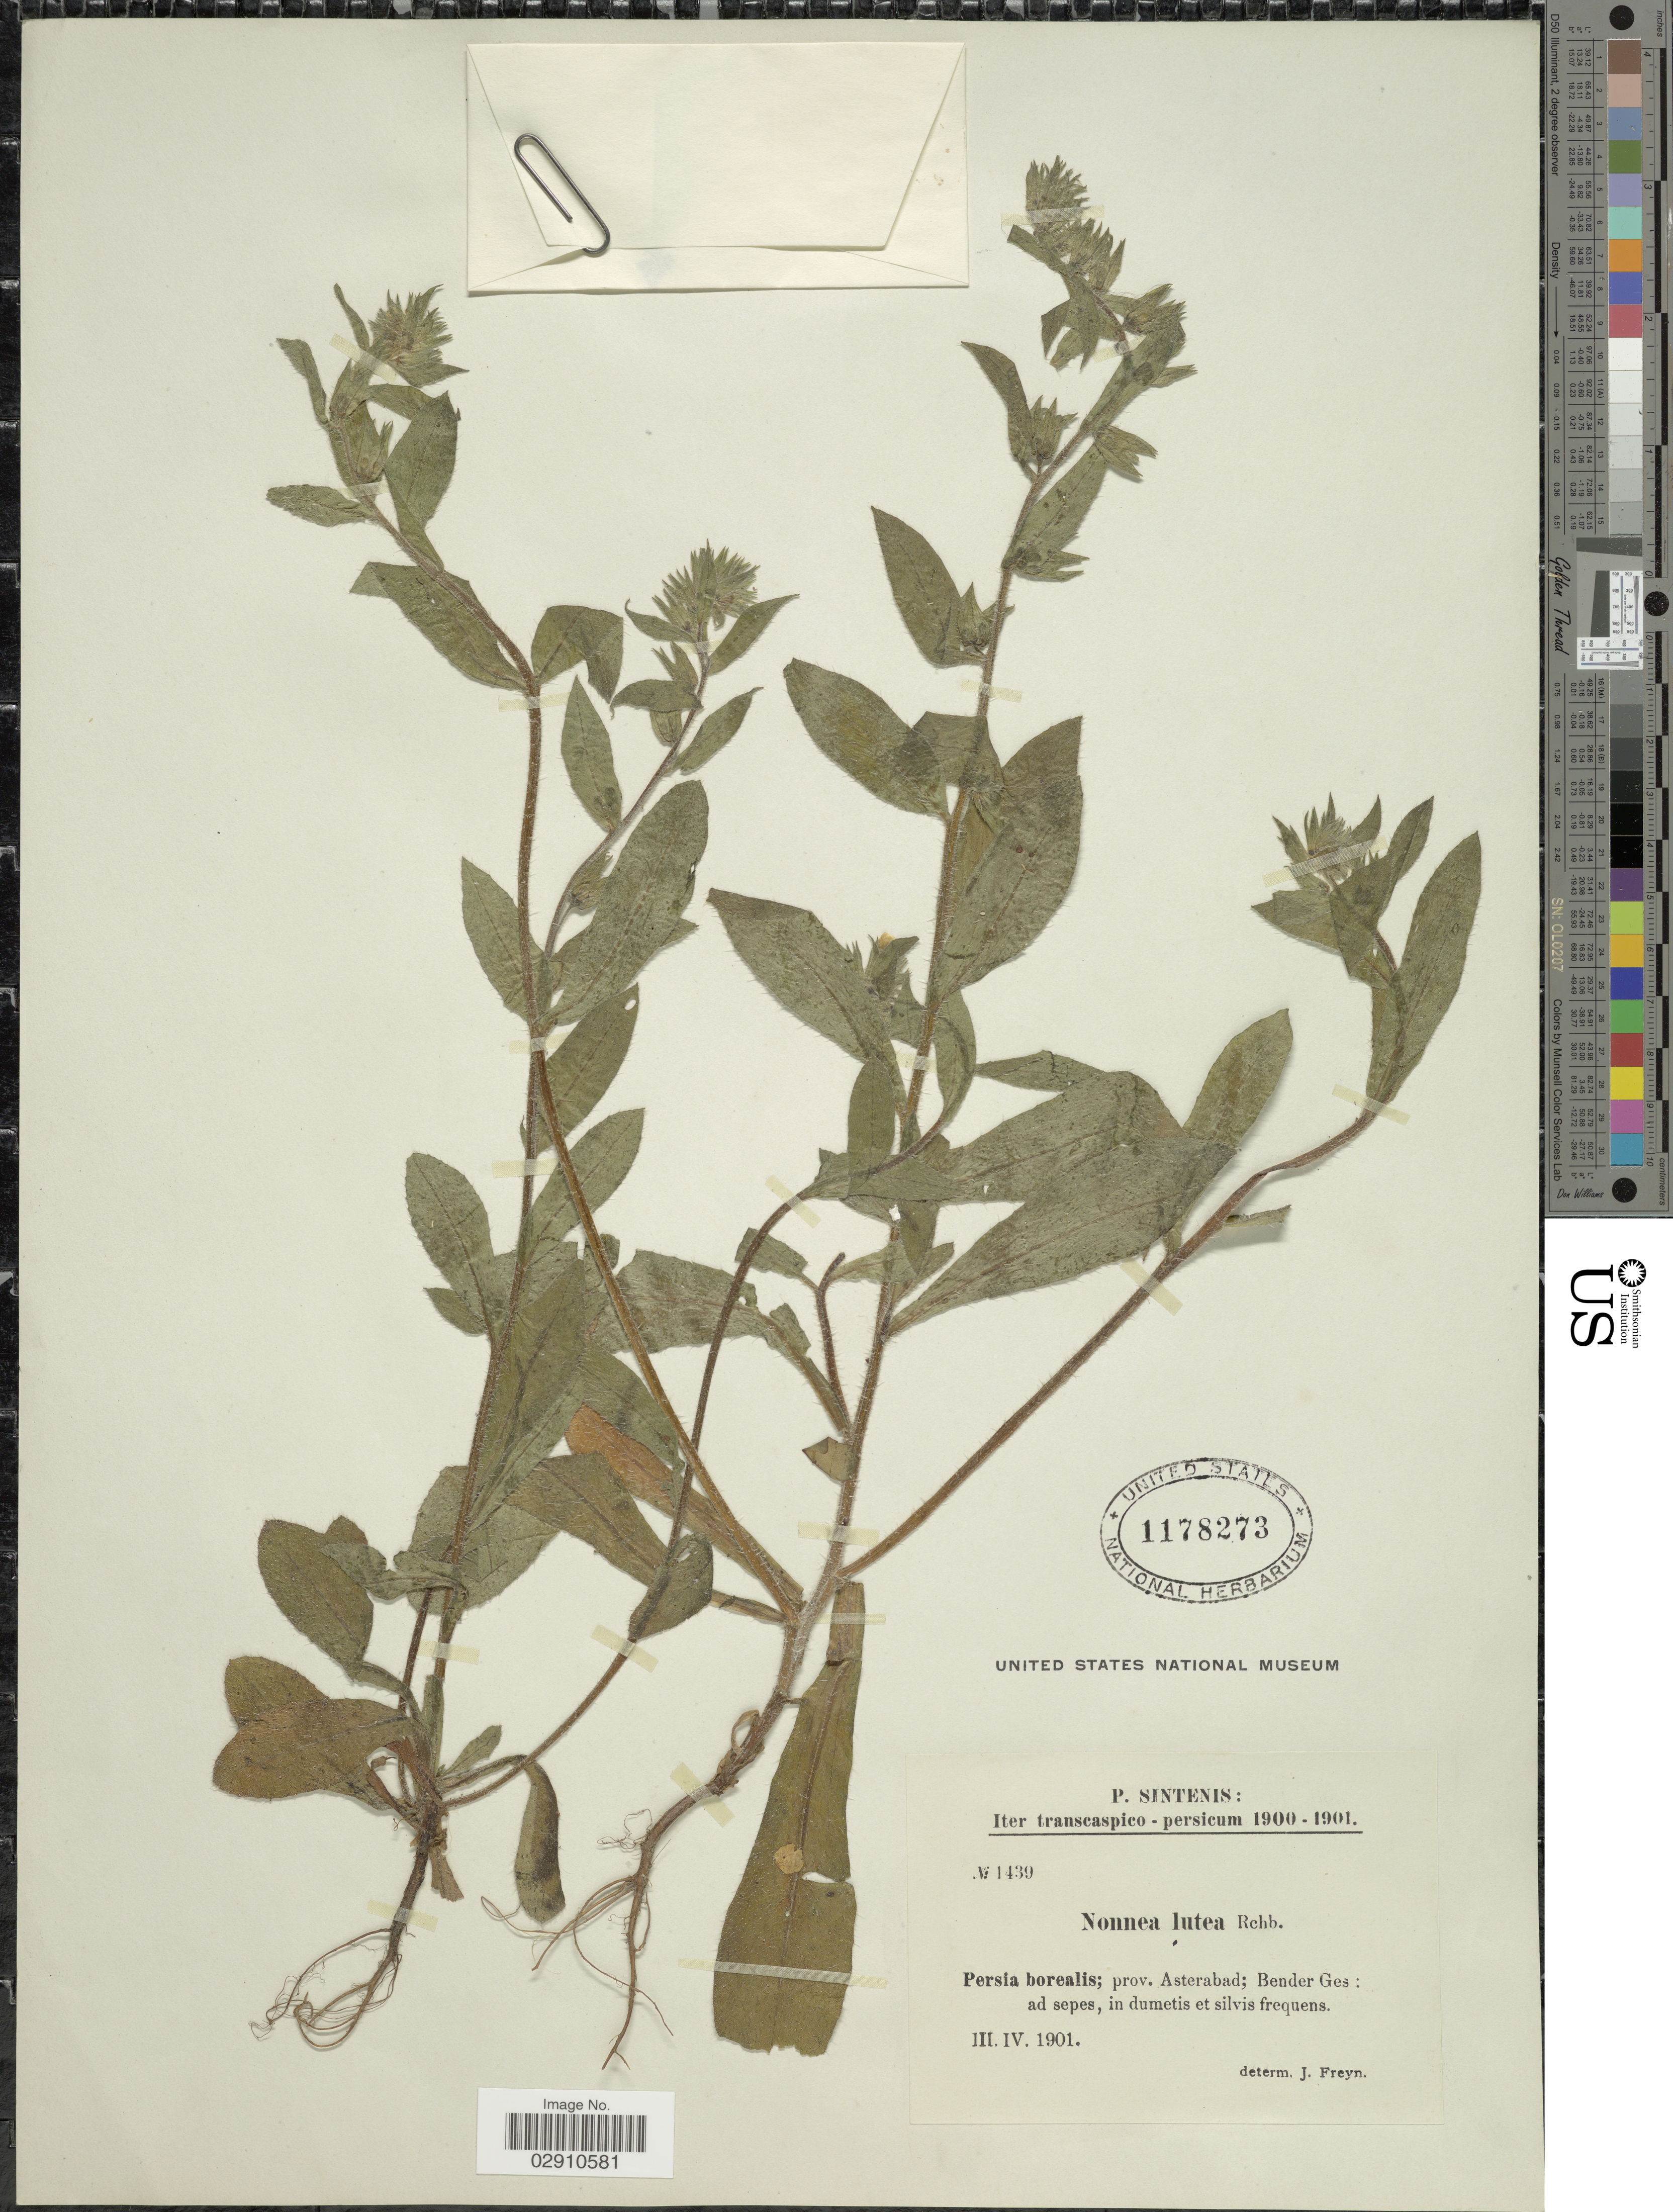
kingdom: Plantae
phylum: Tracheophyta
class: Magnoliopsida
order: Boraginales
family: Boraginaceae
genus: Nonea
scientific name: Nonea lutea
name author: (Desr.) DC.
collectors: P. Sintenis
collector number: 1439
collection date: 1901-03/1901-04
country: Iran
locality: Persia borealis; prov. Asterabad; Bender Ges: ad sepes, in dumetis et silvis frequens.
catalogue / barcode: US 1178273